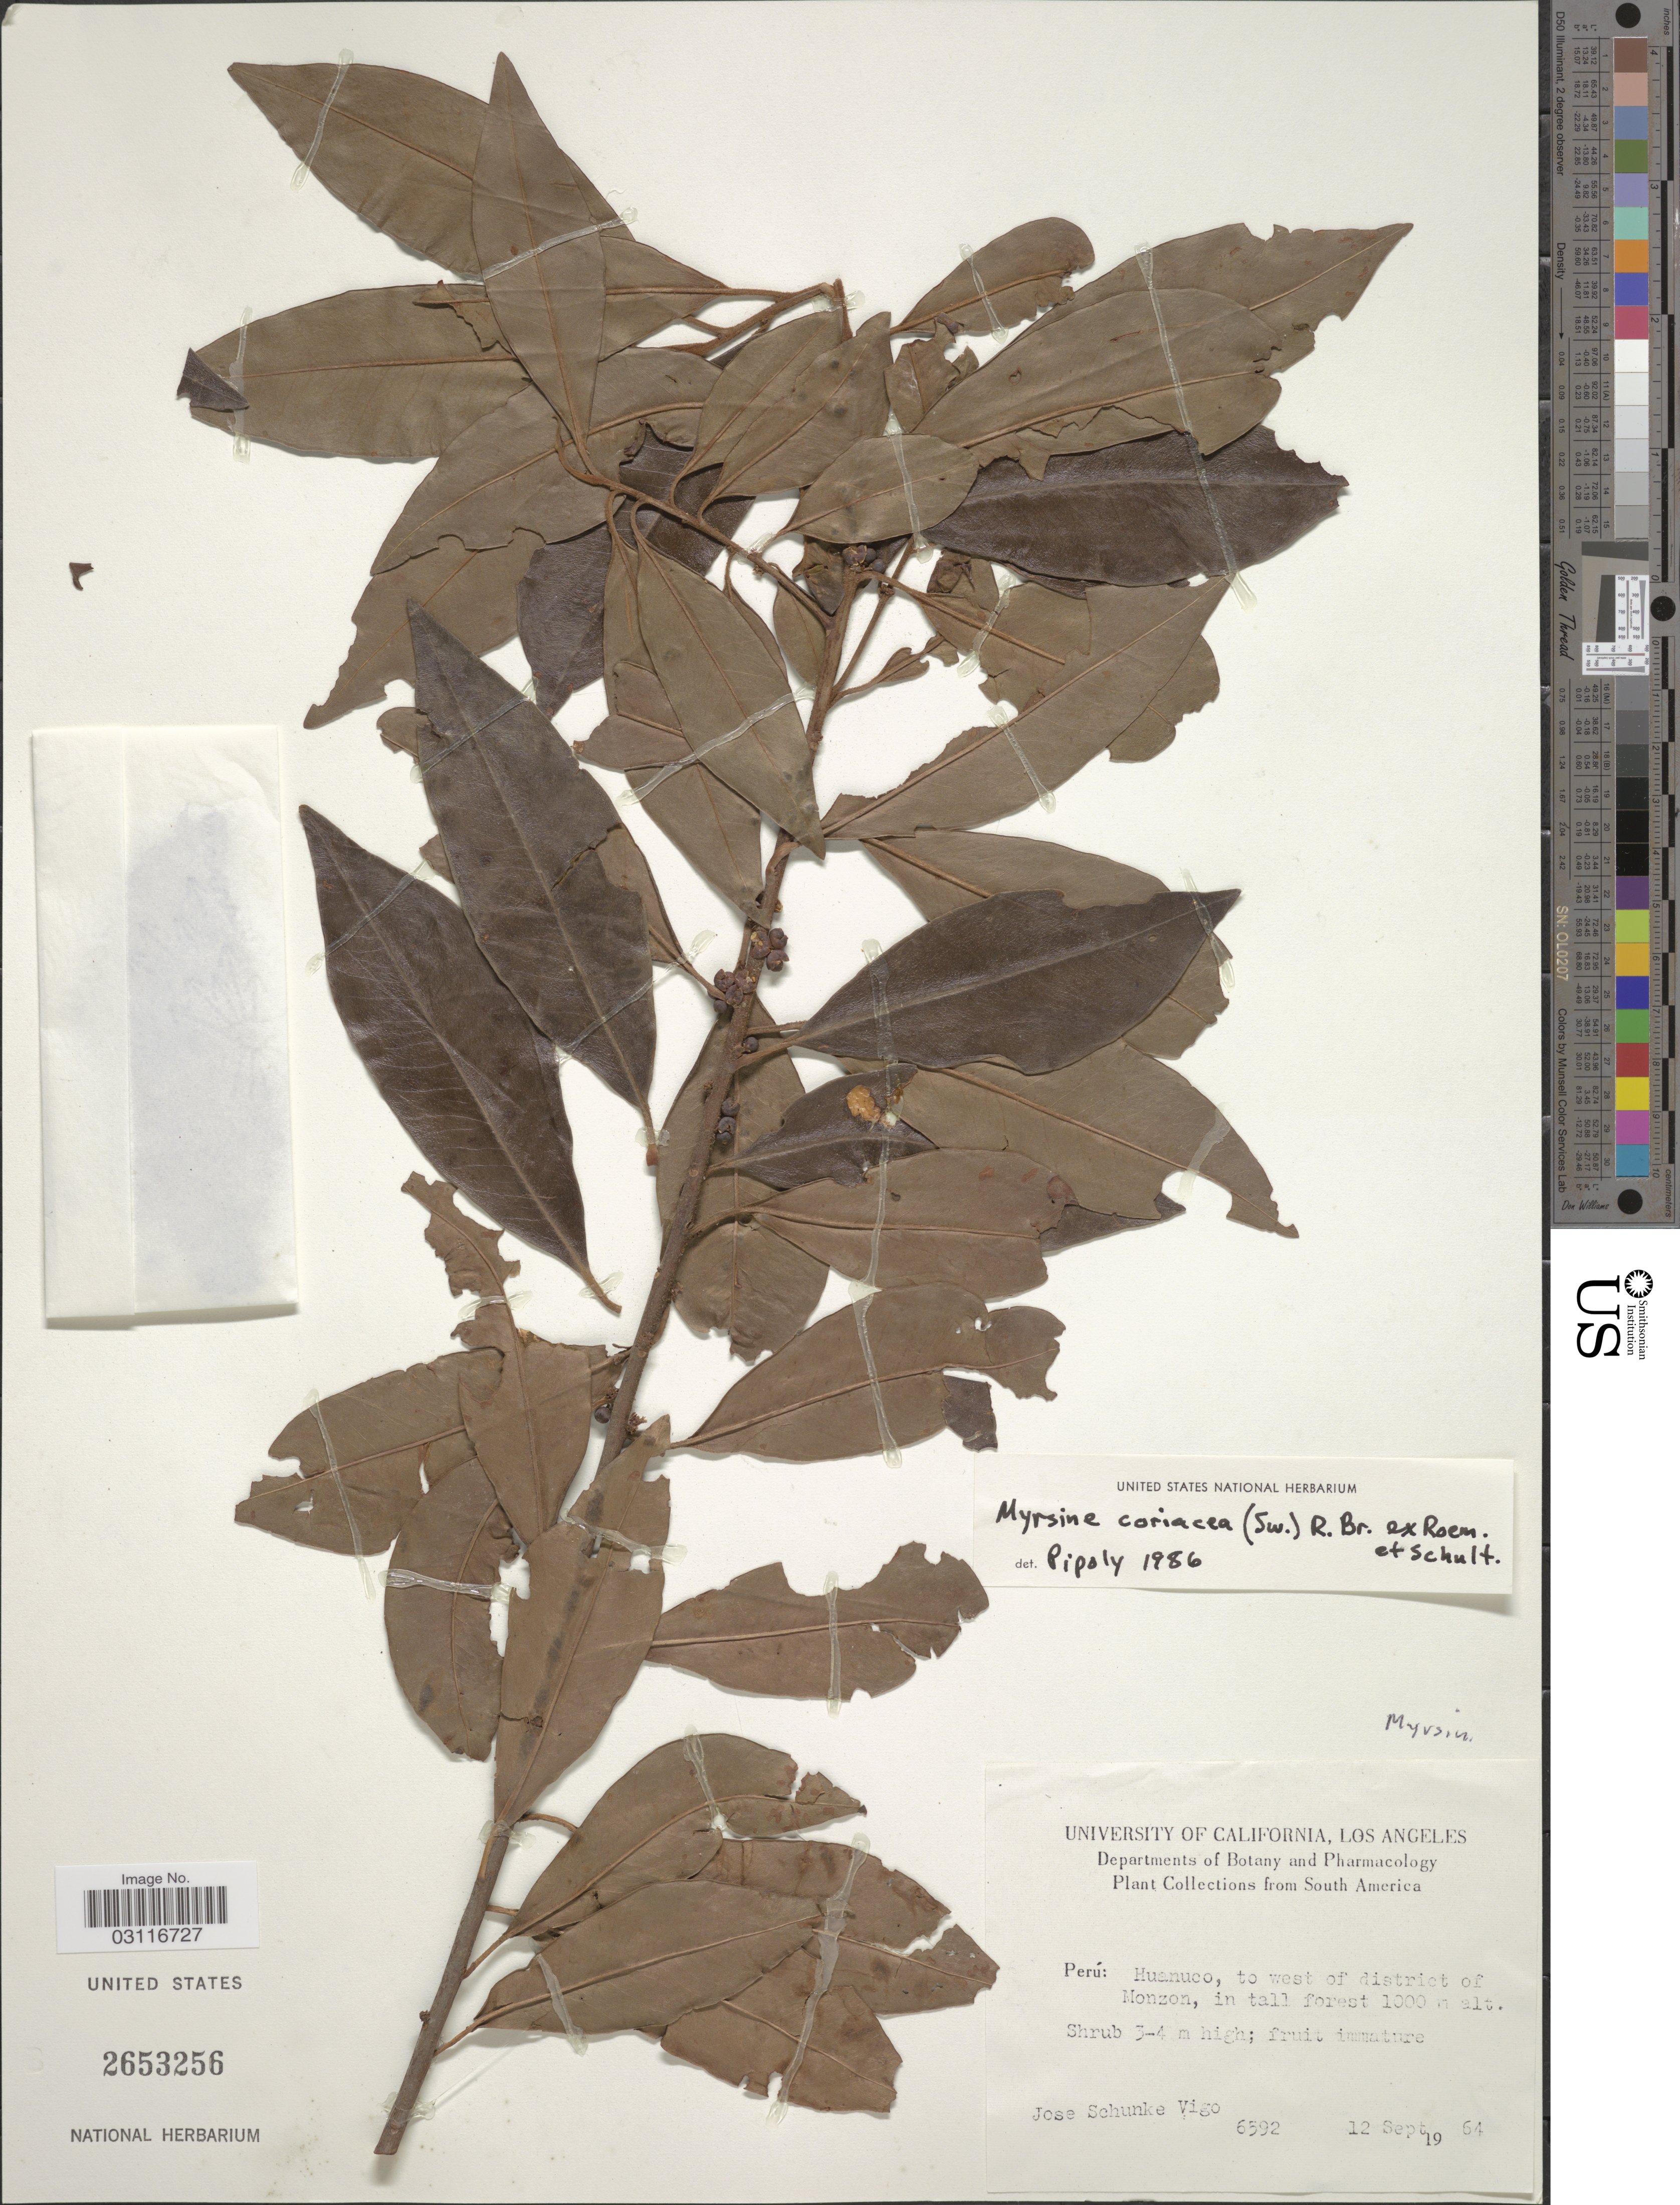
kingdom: Plantae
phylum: Tracheophyta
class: Magnoliopsida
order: Ericales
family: Primulaceae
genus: Myrsine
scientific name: Myrsine coriacea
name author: (Sw.) R. Br. ex Roem. & Schult.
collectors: J. Schunke Vigo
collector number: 6592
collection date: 1964-09-12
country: Peru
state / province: Huánuco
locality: To west of district of Monzon.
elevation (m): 1000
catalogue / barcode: US 2653256